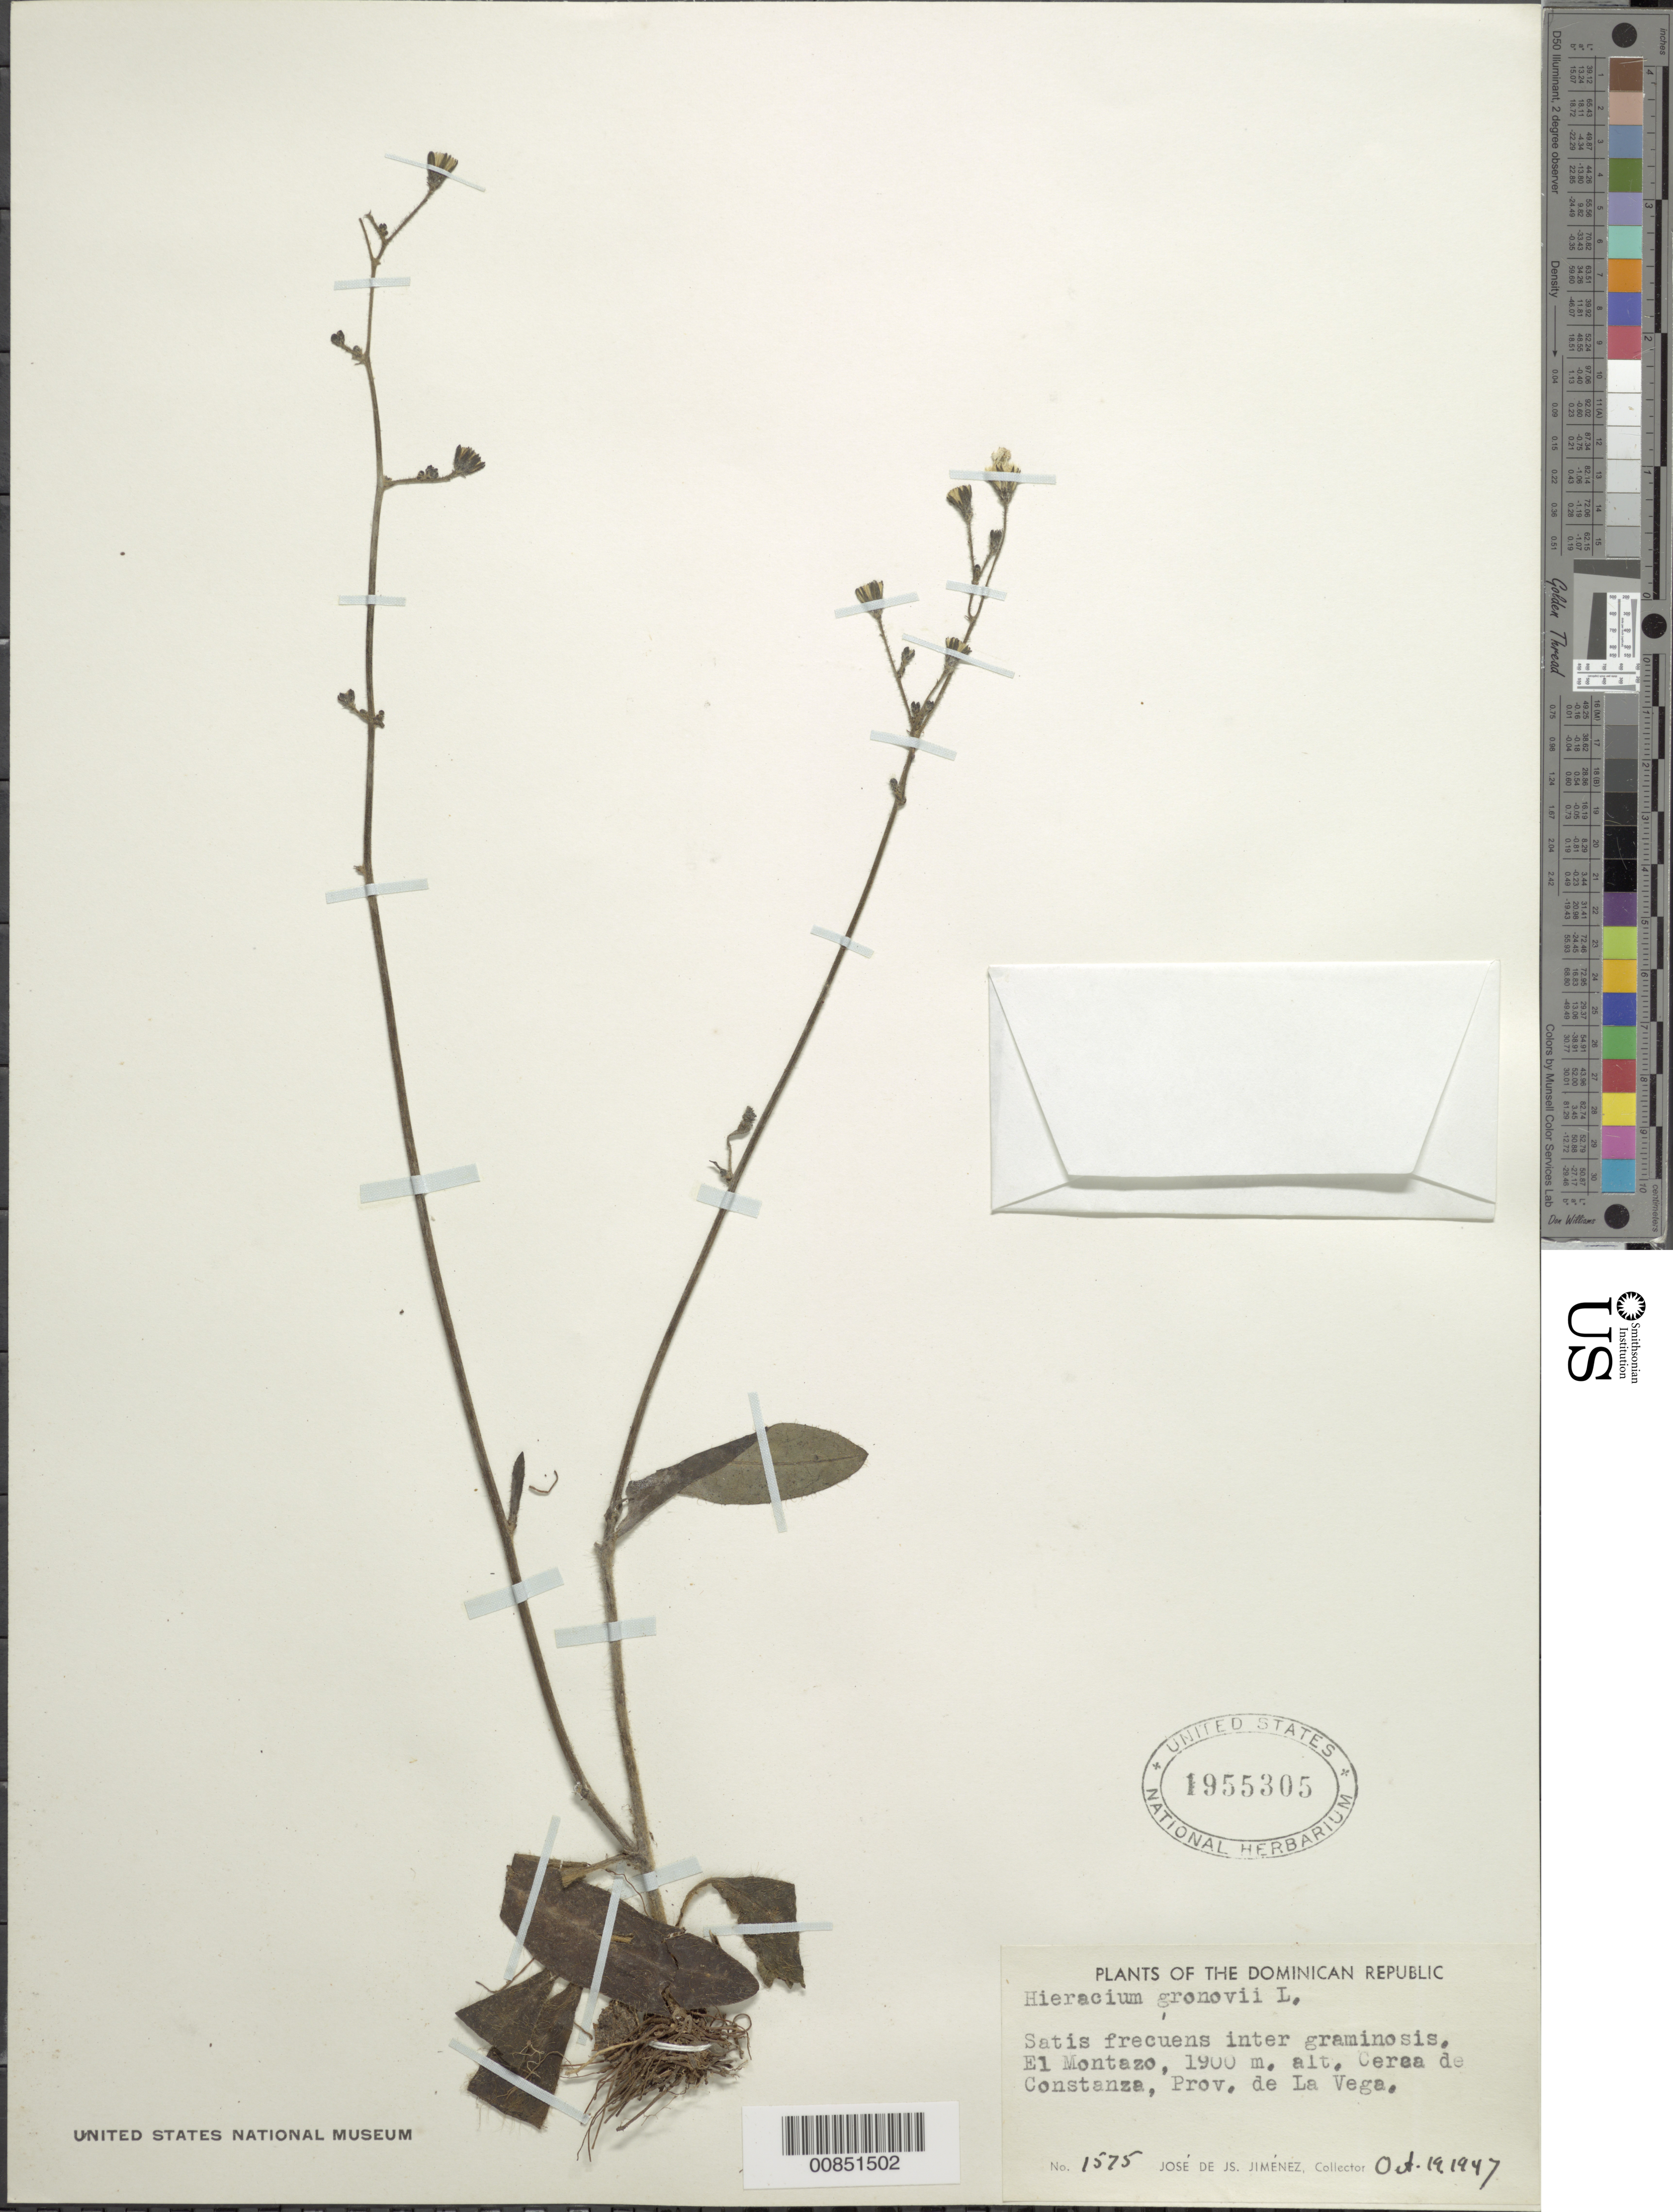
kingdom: Plantae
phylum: Tracheophyta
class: Magnoliopsida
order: Asterales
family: Asteraceae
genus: Hieracium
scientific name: Hieracium gronovii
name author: L.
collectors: J. J. Jiménez Almonte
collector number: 1575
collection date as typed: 19 Oct 1947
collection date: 1947-10-19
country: Dominican Republic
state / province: La Vega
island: Hispaniola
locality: El Montazo, cerca de Constanza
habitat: Satis frecuens inter graminosis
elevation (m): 1900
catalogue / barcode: US 1955305